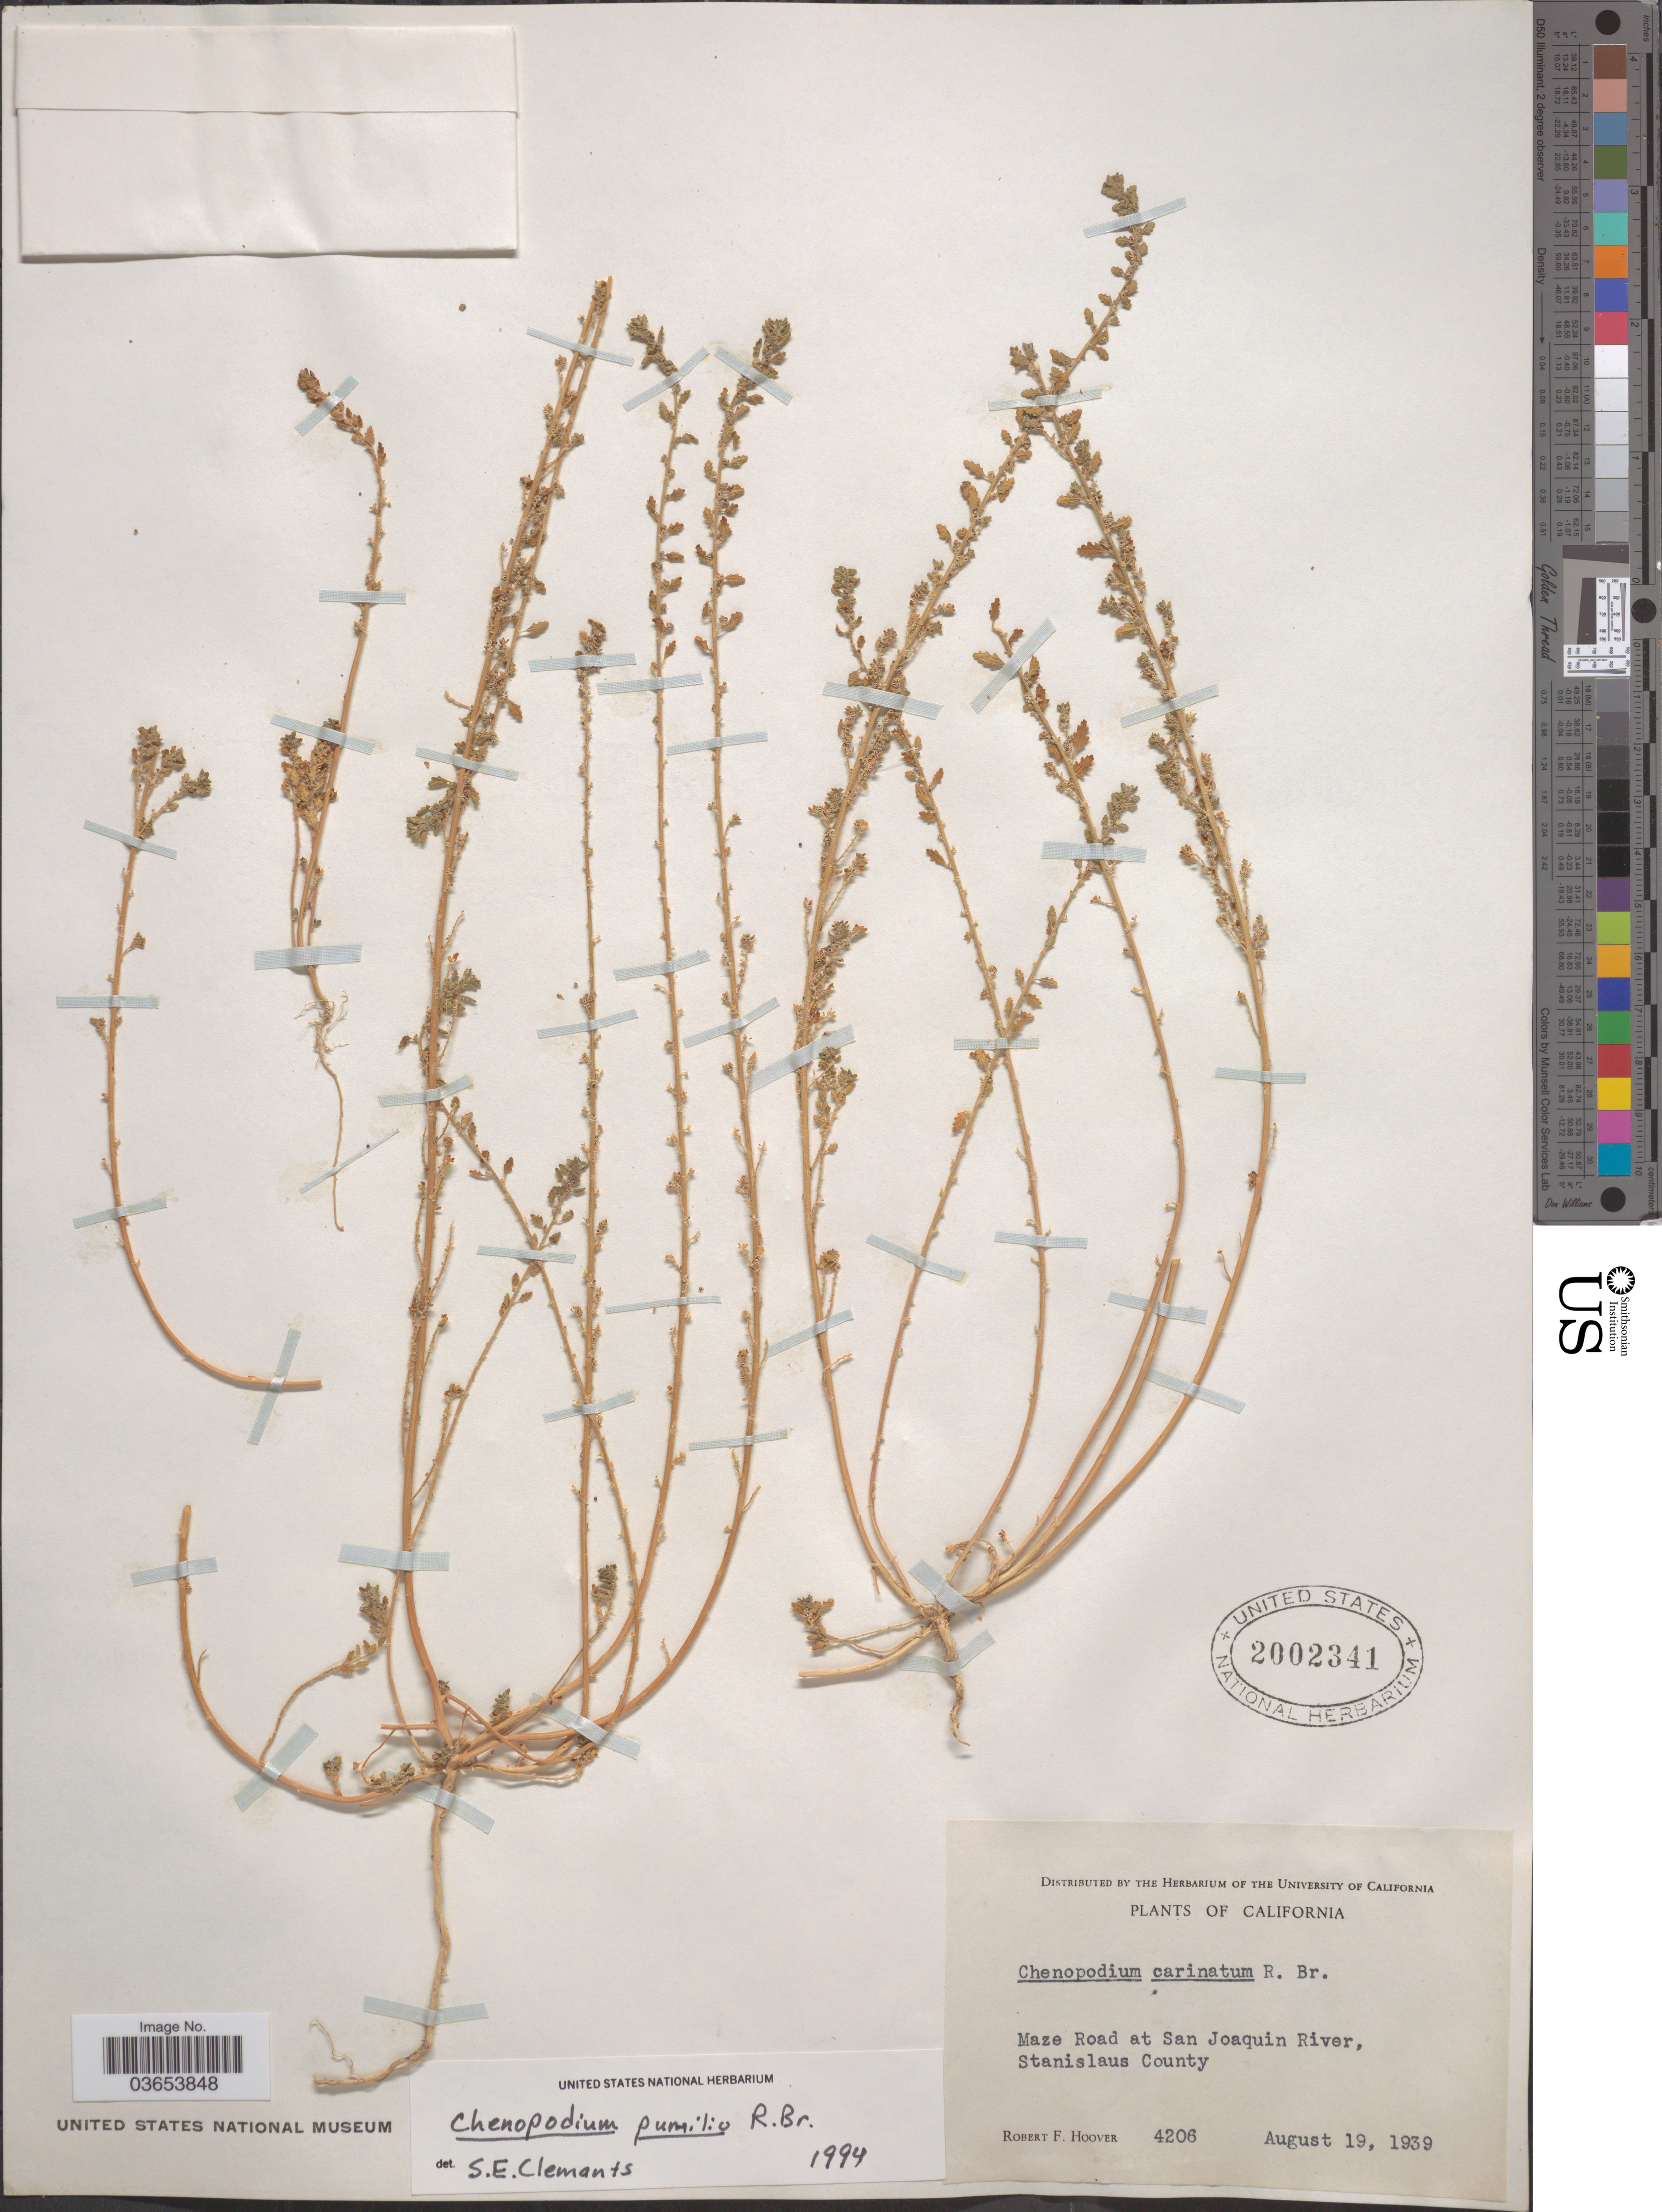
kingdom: Plantae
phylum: Tracheophyta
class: Magnoliopsida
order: Caryophyllales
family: Amaranthaceae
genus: Chenopodium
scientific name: Chenopodium pumilio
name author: R. Br.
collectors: R. F. Hoover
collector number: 4206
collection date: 1939-08-19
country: United States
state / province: California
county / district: Stanislaus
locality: Maze Road at San Joaquin River, Stanislaus County.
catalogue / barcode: US 2002341